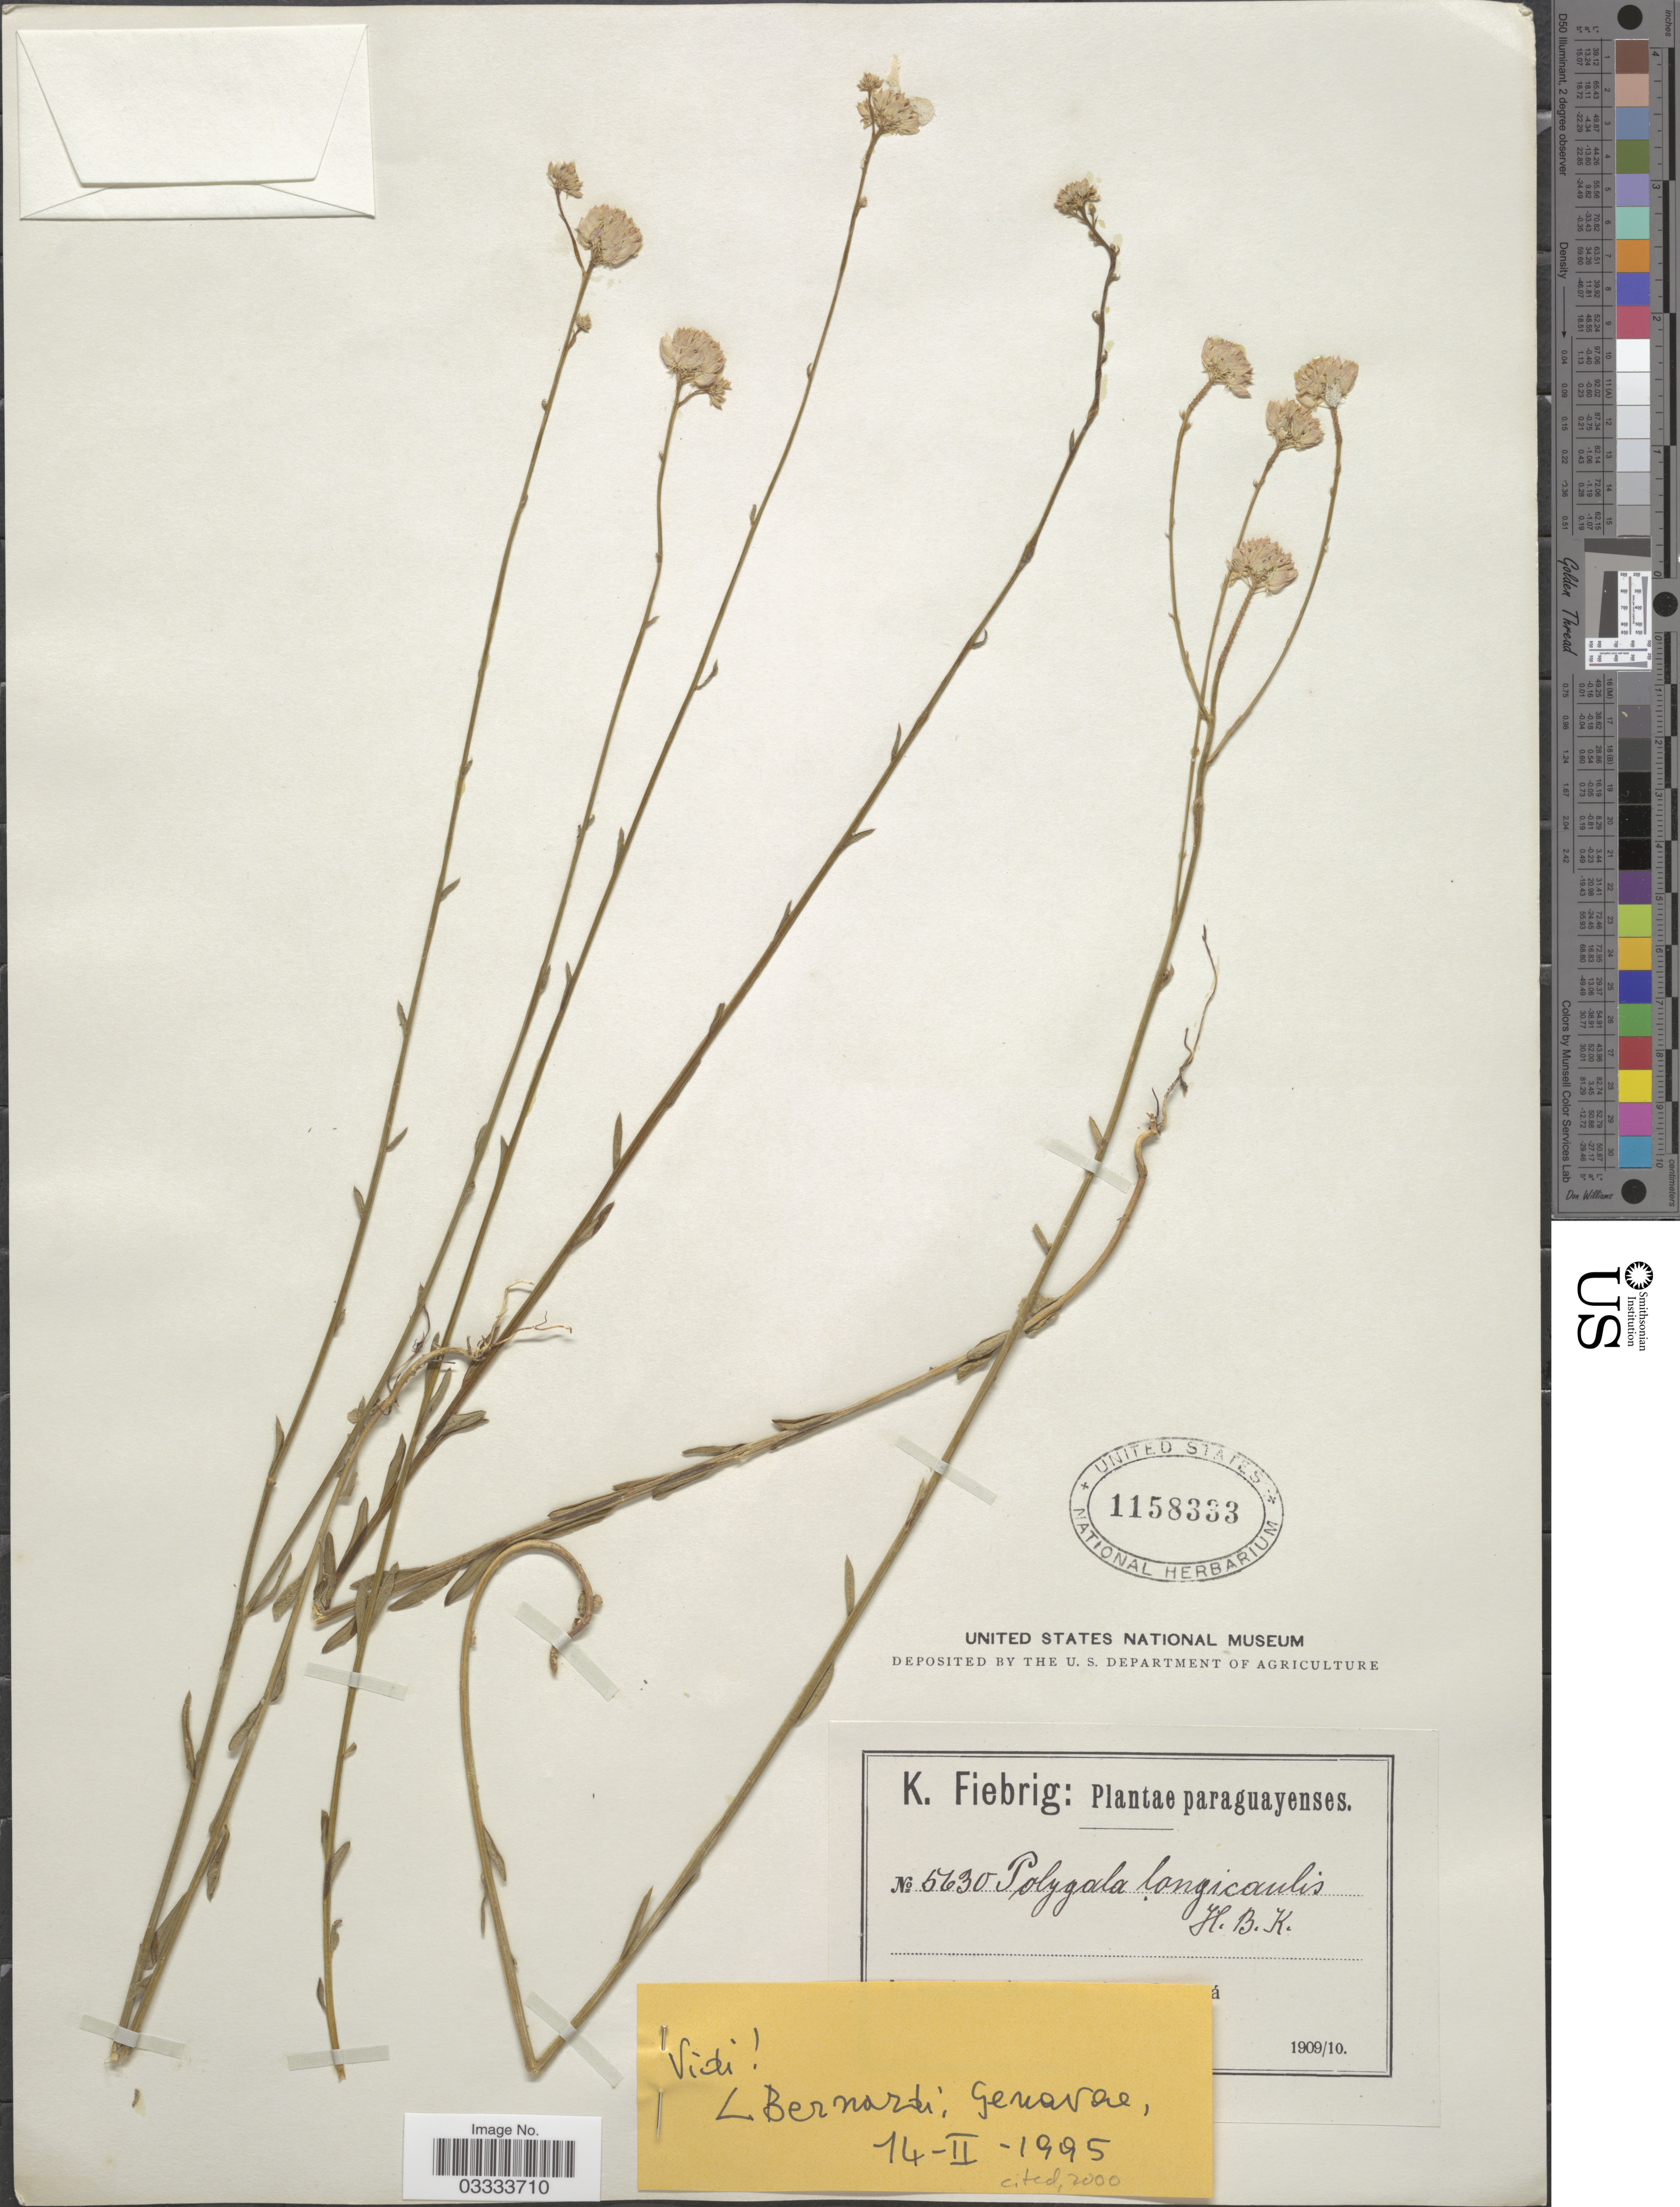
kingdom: Plantae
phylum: Tracheophyta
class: Magnoliopsida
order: Fabales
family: Polygalaceae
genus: Polygala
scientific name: Polygala longicaulis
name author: Kunth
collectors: K. Fiebrig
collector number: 5630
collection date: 1909/1910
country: Paraguay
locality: [illegible text]á.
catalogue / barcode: US 1158333